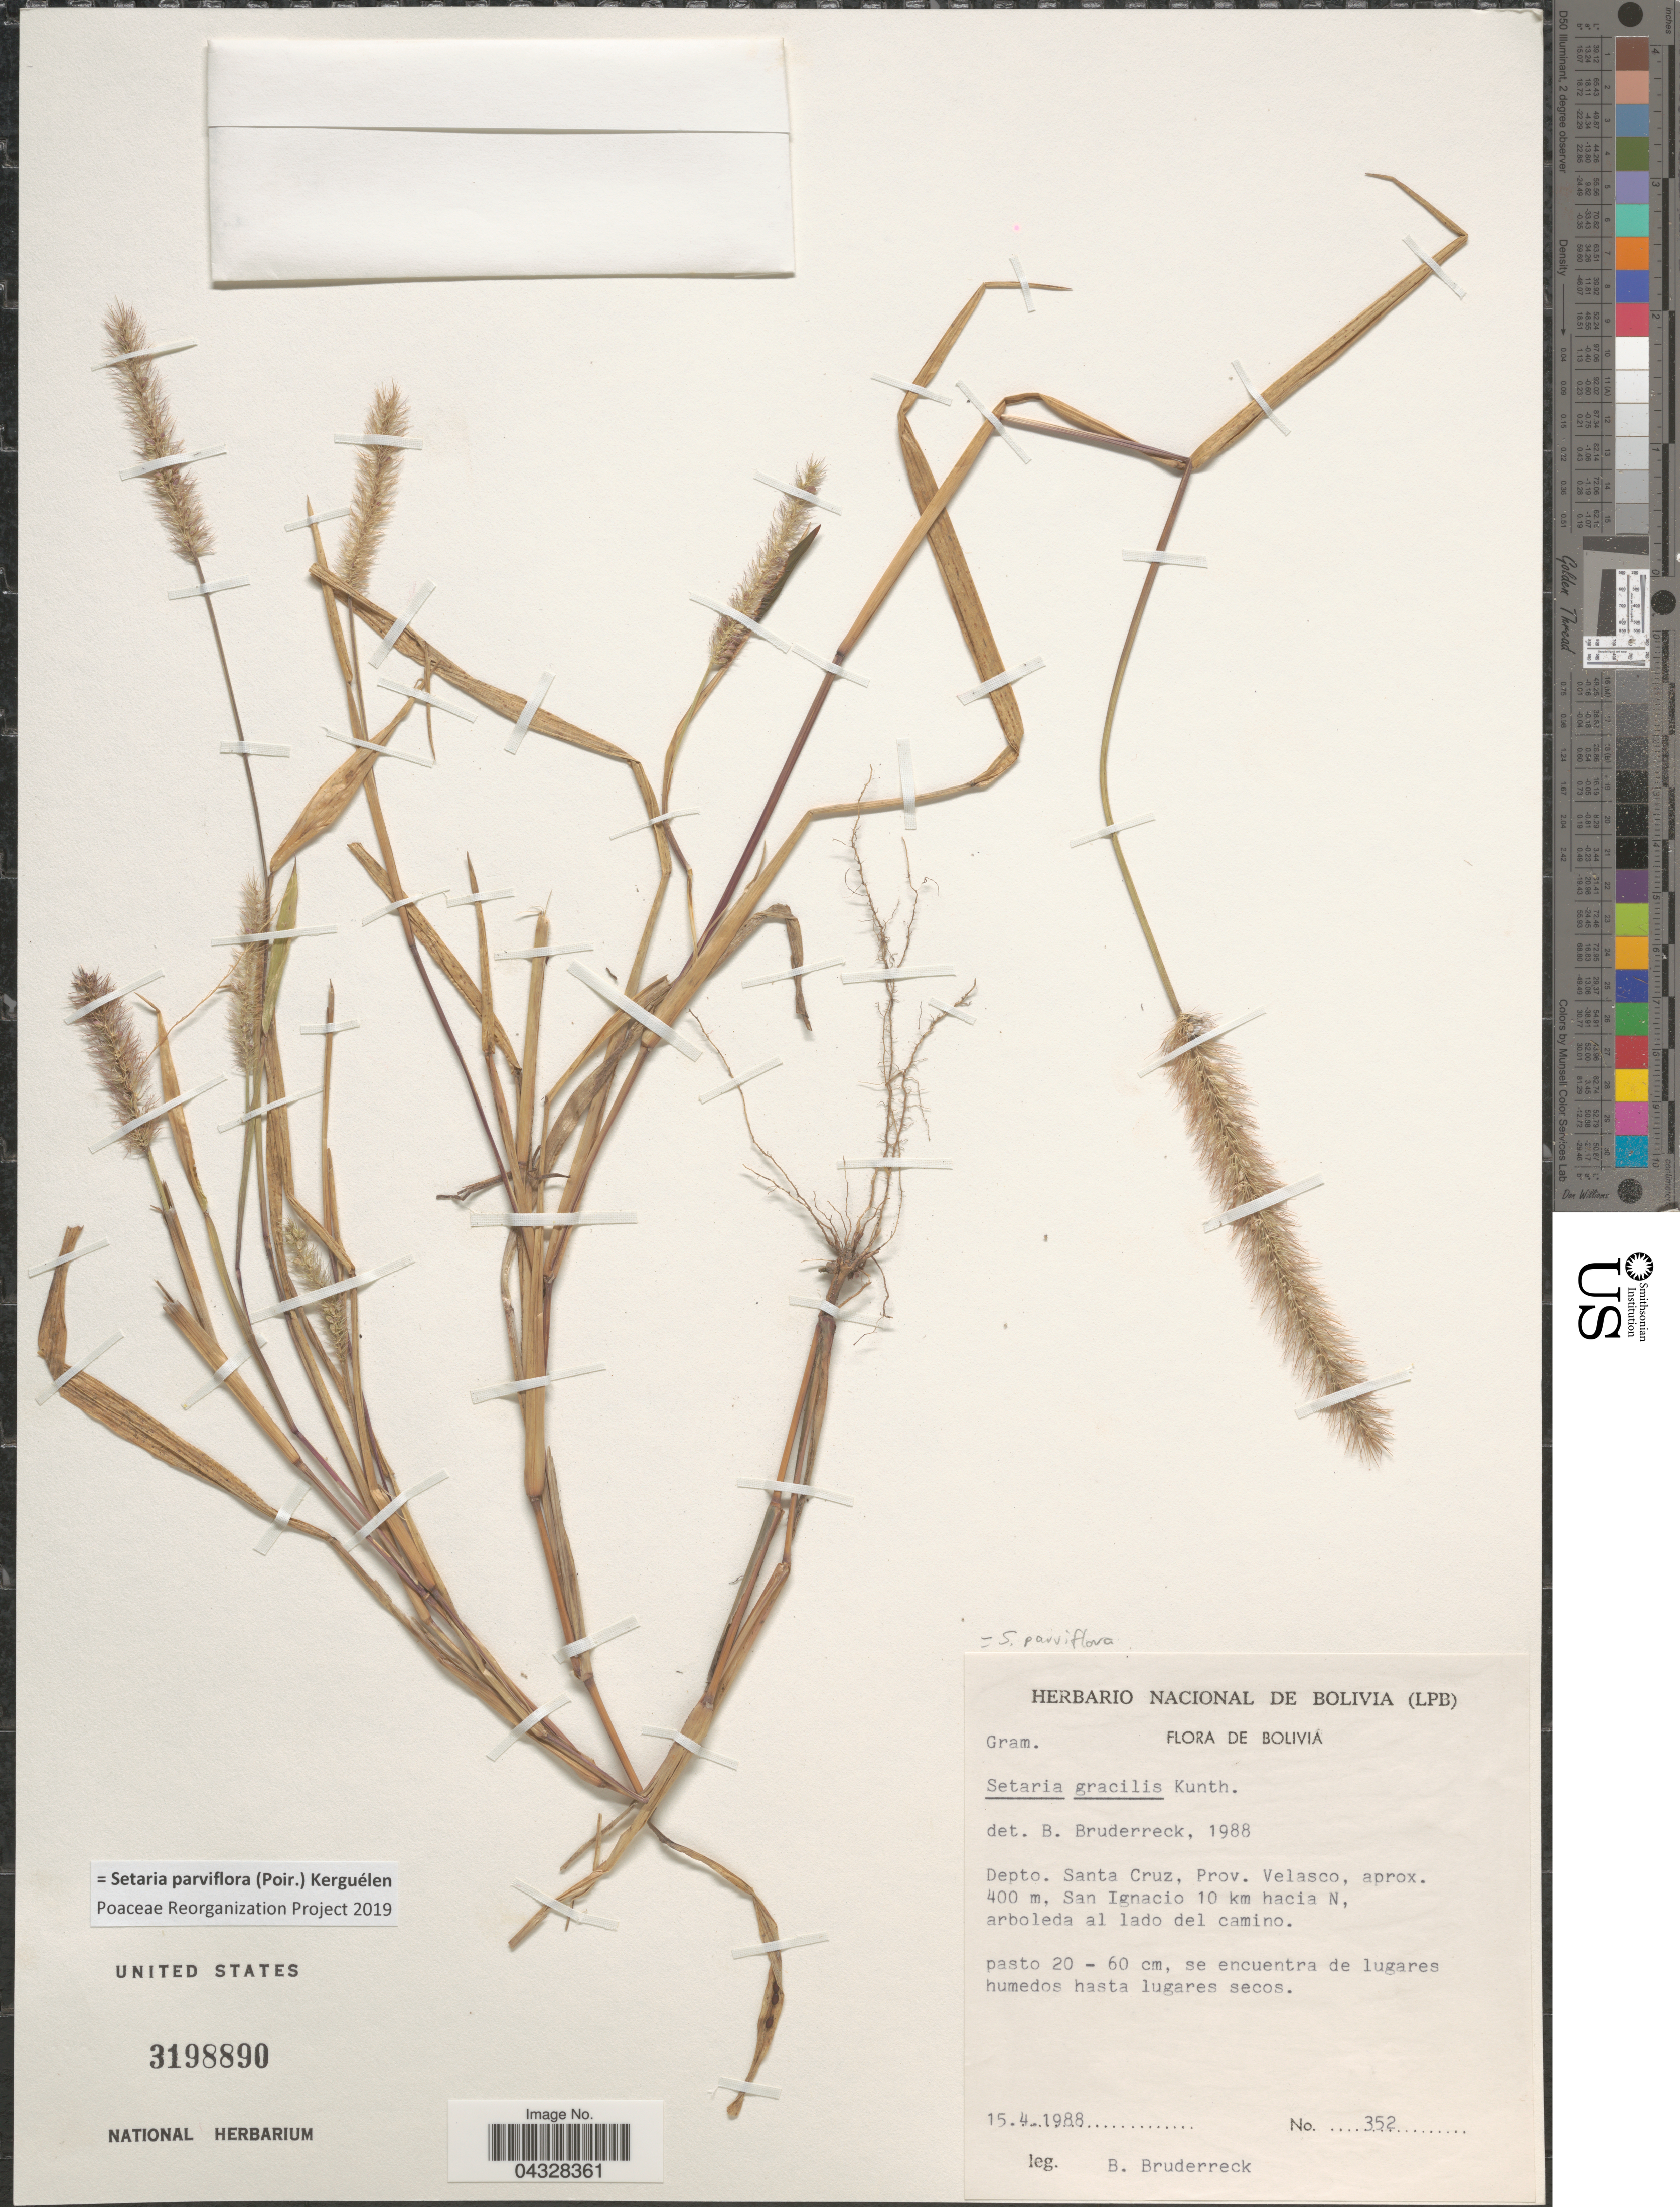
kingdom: Plantae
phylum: Tracheophyta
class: Liliopsida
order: Poales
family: Poaceae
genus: Setaria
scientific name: Setaria parviflora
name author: (Poir.) Kerguélen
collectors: B. Bruderreck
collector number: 352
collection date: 1988-04-15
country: Bolivia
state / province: Santa Cruz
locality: Depto. Santa Cruz, Prov. Velasco, San Ignacio 10 km hacia N, arboleda al lado del camino.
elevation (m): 400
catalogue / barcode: US 3198890